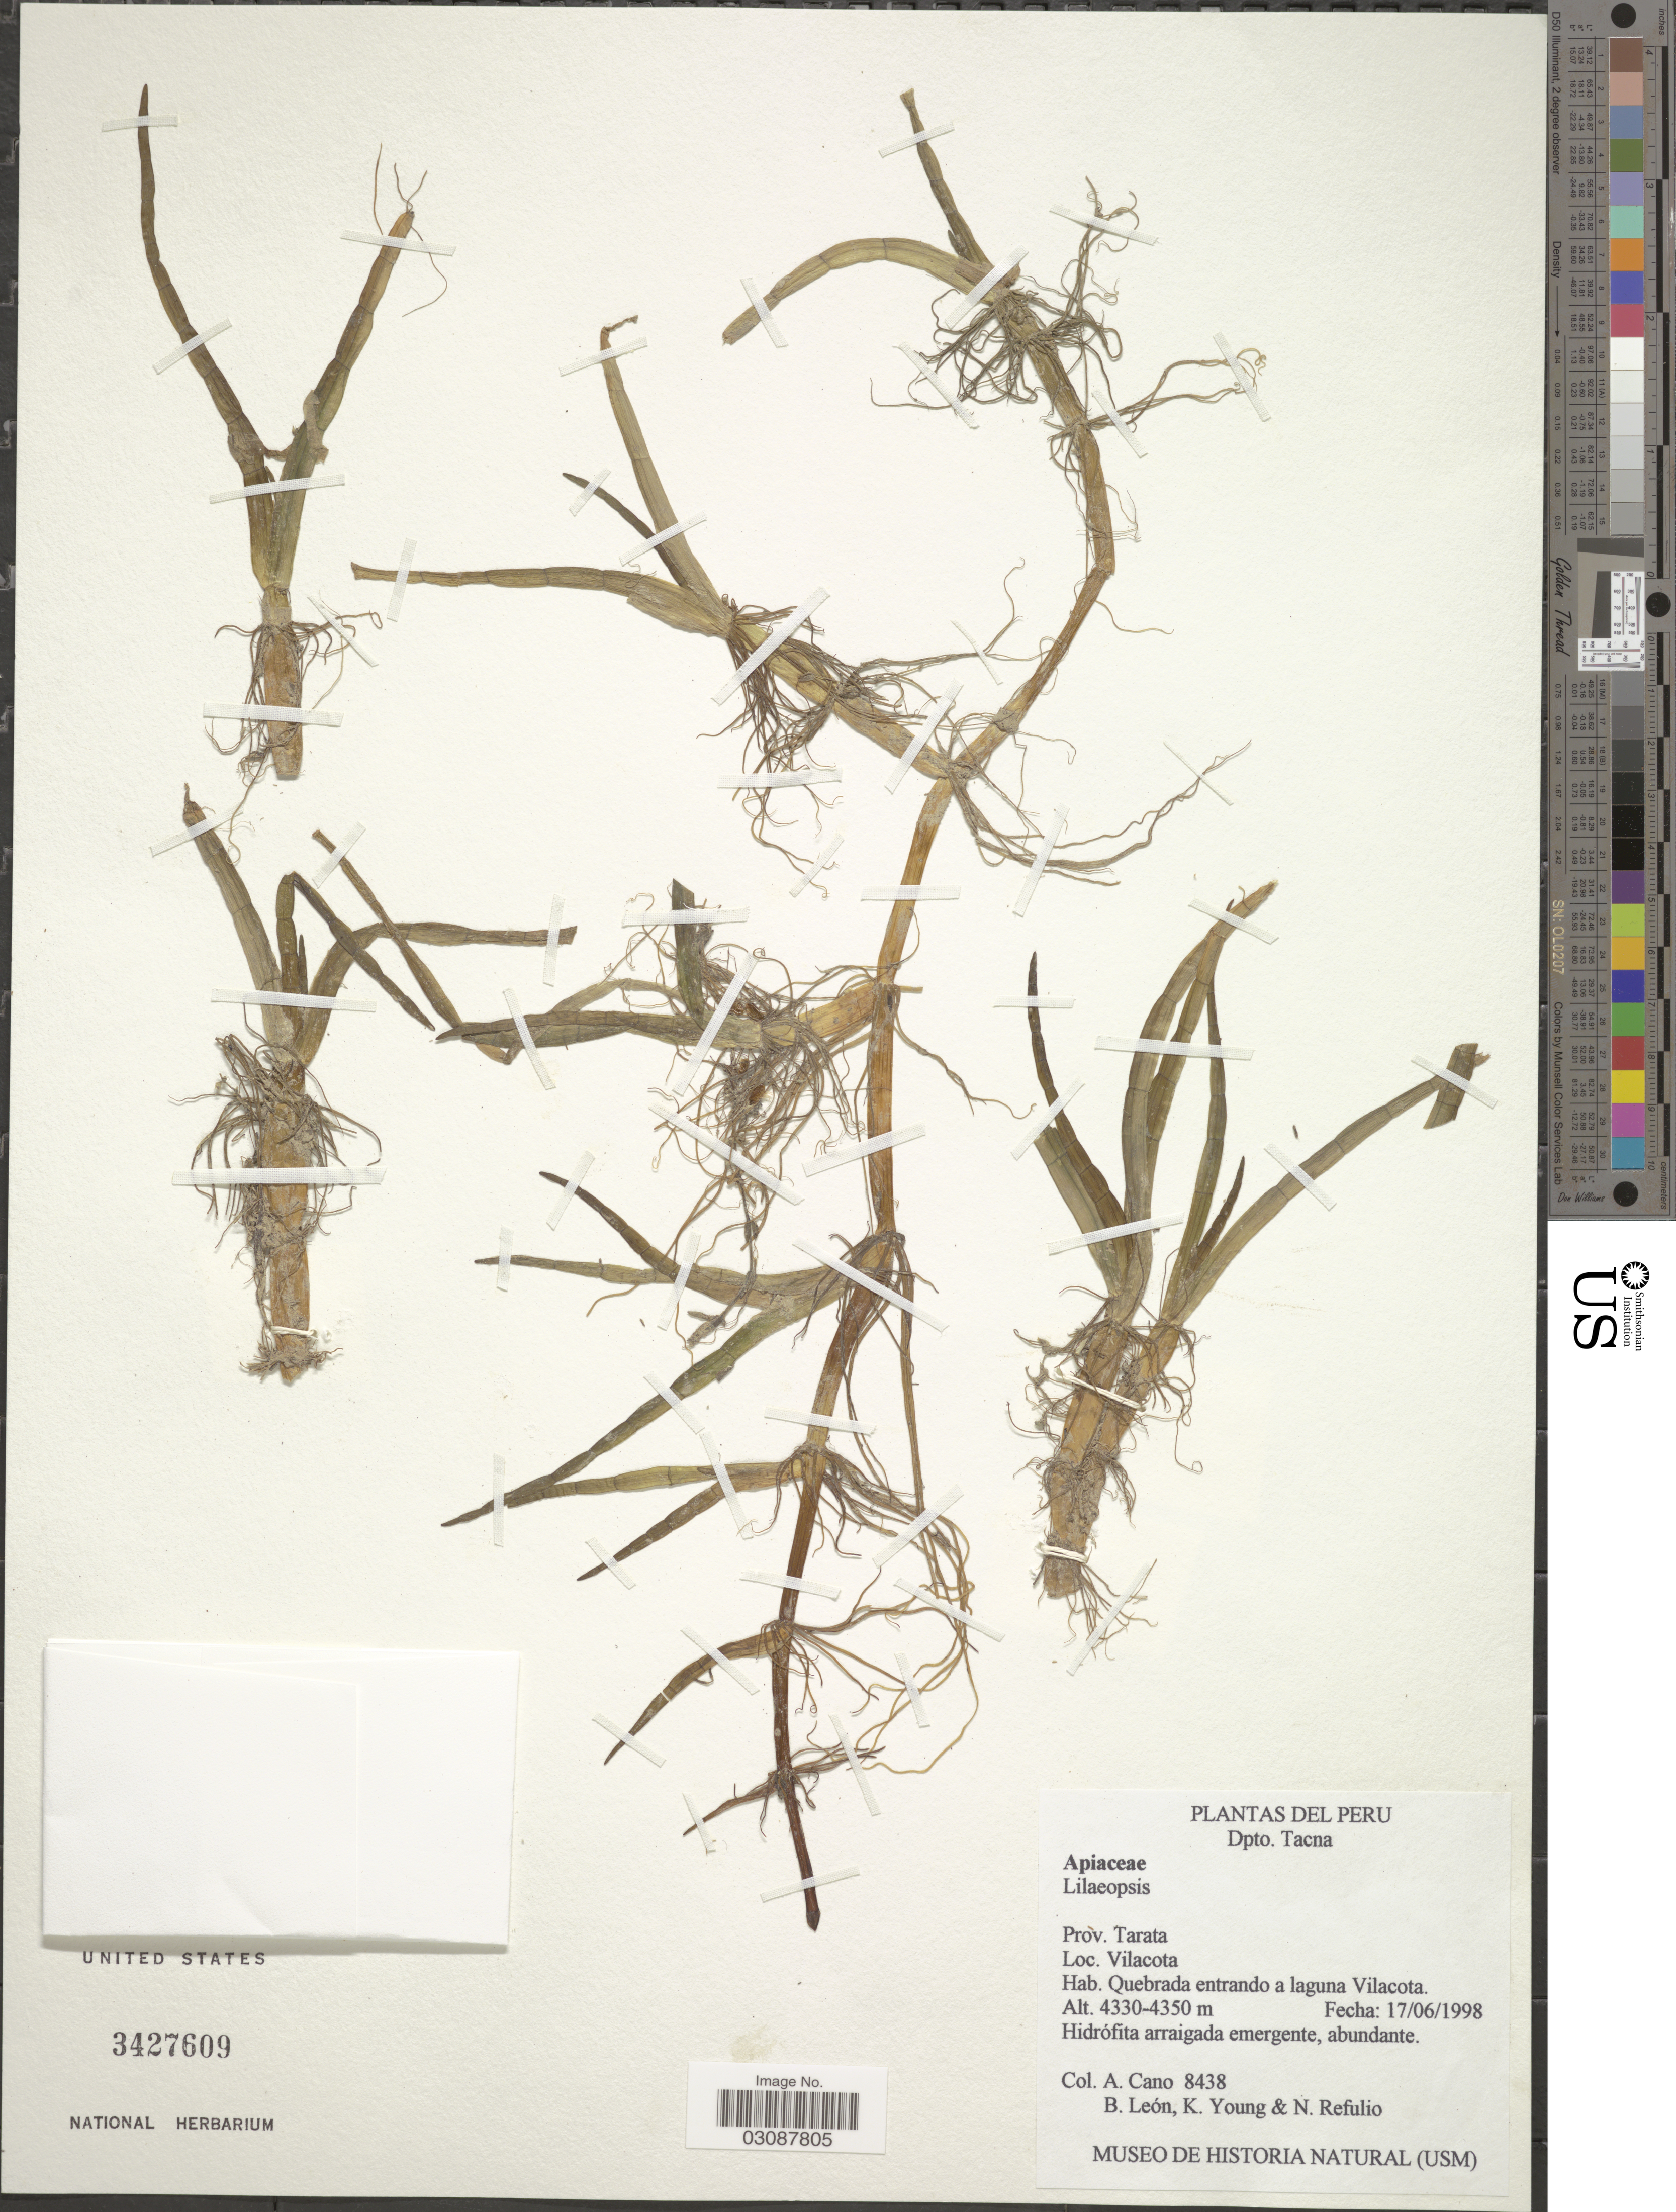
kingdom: Plantae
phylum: Tracheophyta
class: Magnoliopsida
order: Apiales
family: Apiaceae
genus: Lilaeopsis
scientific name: Lilaeopsis sp.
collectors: A. Cano, B. León, K. Young & N. Refulio-Rodríguez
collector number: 8438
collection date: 1998-06-17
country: Peru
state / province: Tacna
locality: Dpto. Tacna, Prov. Tarata, Vilacota, Quebrada entrando a laguna Vilacota.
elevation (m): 4330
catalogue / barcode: US 3427609